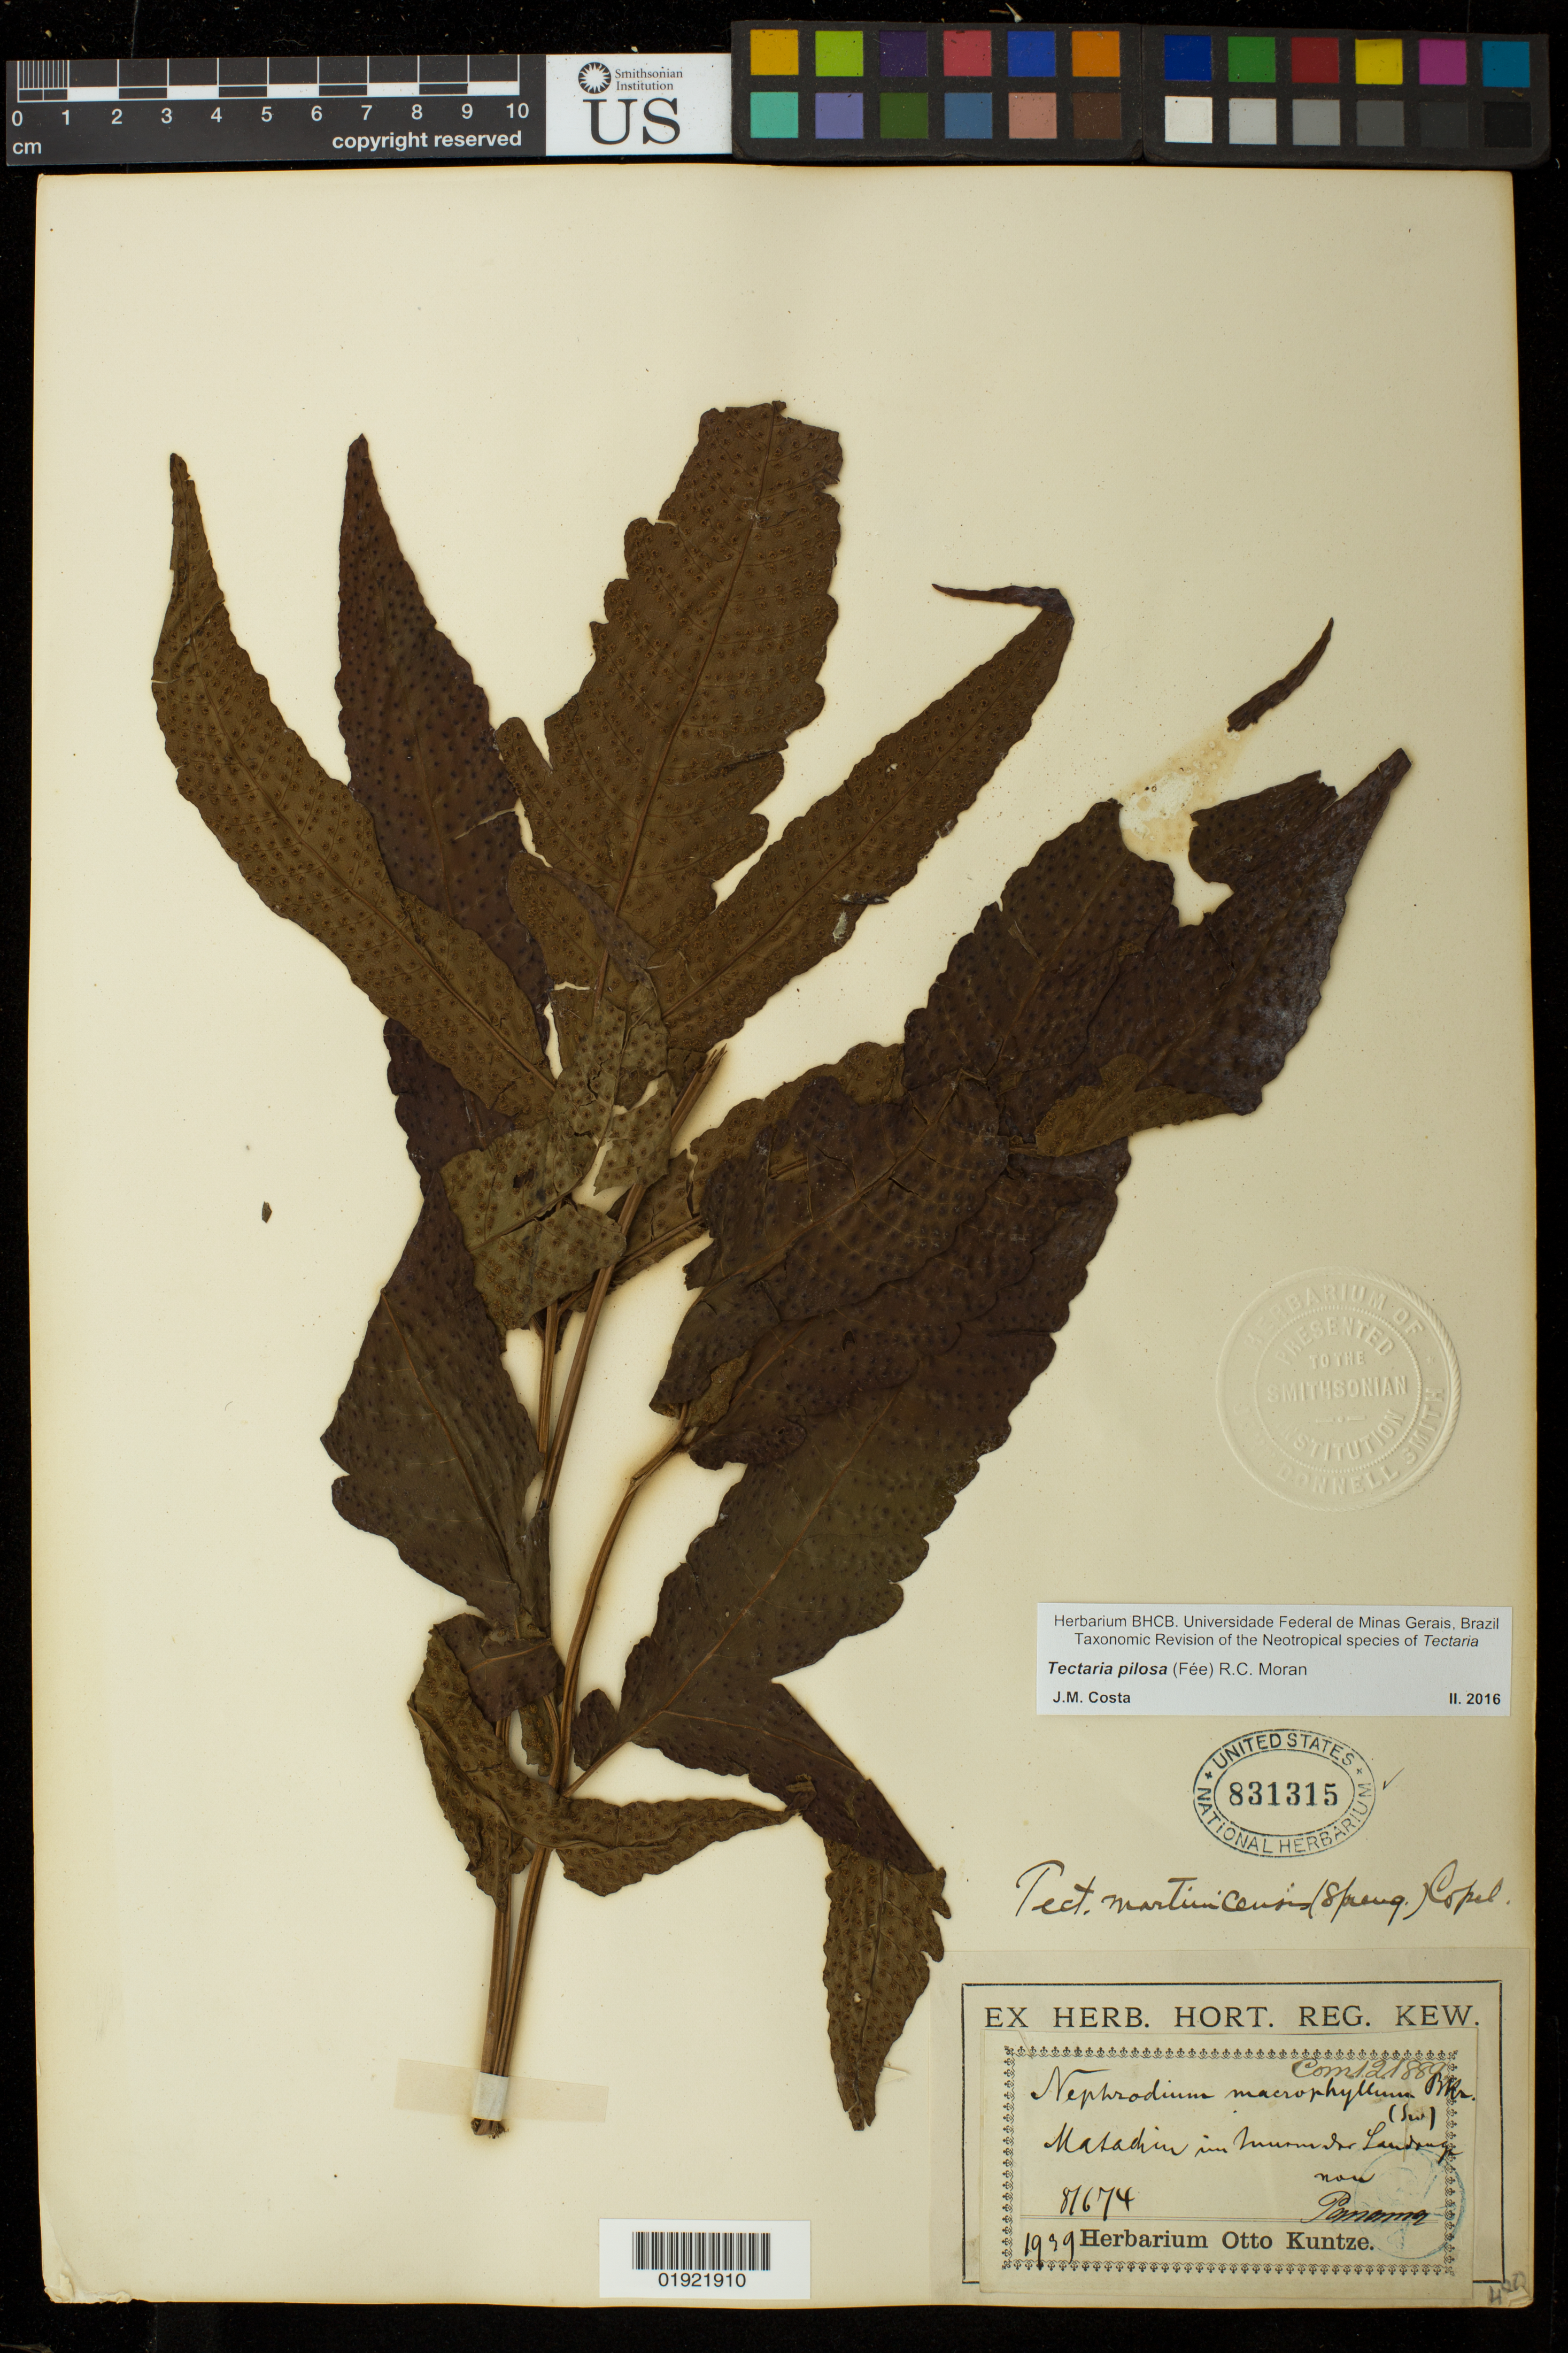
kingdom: Plantae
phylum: Tracheophyta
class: Polypodiopsida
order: Polypodiales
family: Tectariaceae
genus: Tectaria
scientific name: Tectaria pilosa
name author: (Fée) Maxon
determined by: Costa, J. M.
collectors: ex herb. Otto Kuntze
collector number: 81674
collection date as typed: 1889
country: Panama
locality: Matachin im [illegible]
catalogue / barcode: US 81315